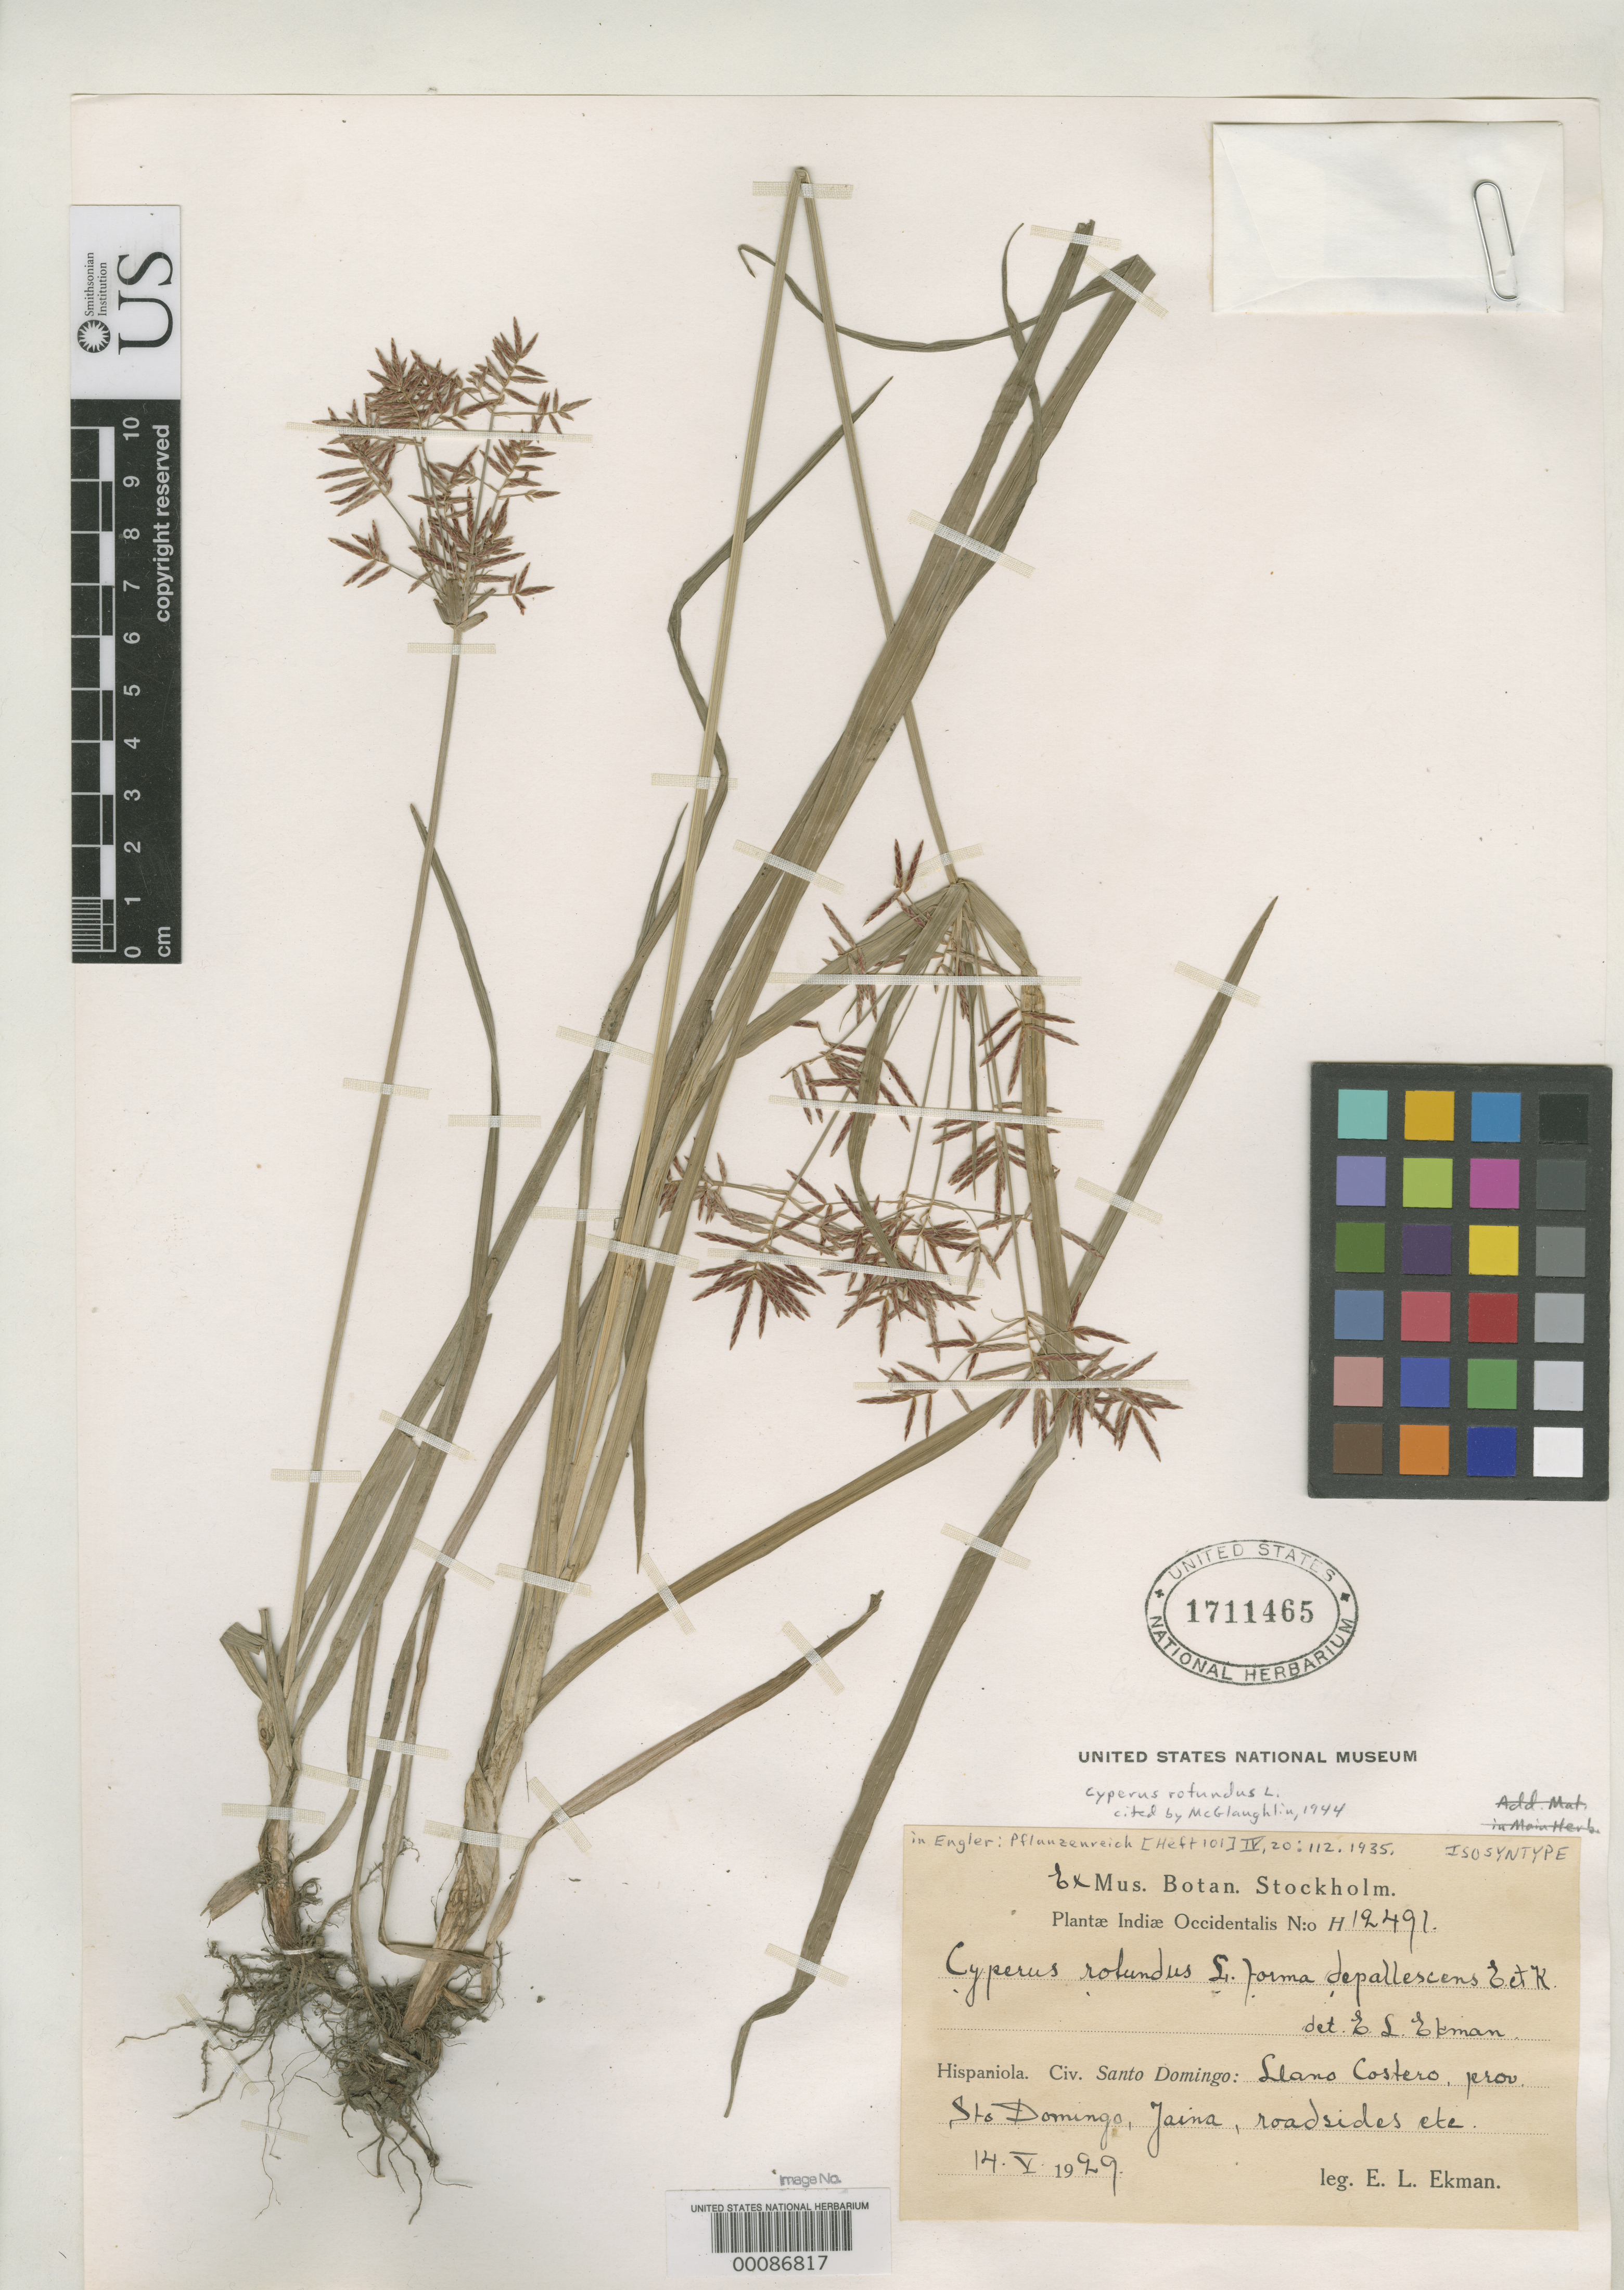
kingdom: Plantae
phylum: Tracheophyta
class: Liliopsida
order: Poales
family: Cyperaceae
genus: Cyperus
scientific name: Cyperus rotundus subsp. palla f. depallescens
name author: Ekman & Kük. in Engl.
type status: Isosyntype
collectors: E. L. Ekman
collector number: H 12491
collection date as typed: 14 May 1929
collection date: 1929-05-14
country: Dominican Republic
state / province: Distrito Nacional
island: Hispaniola Island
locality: Llano Costero Prov., Jaena.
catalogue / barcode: US 1711465